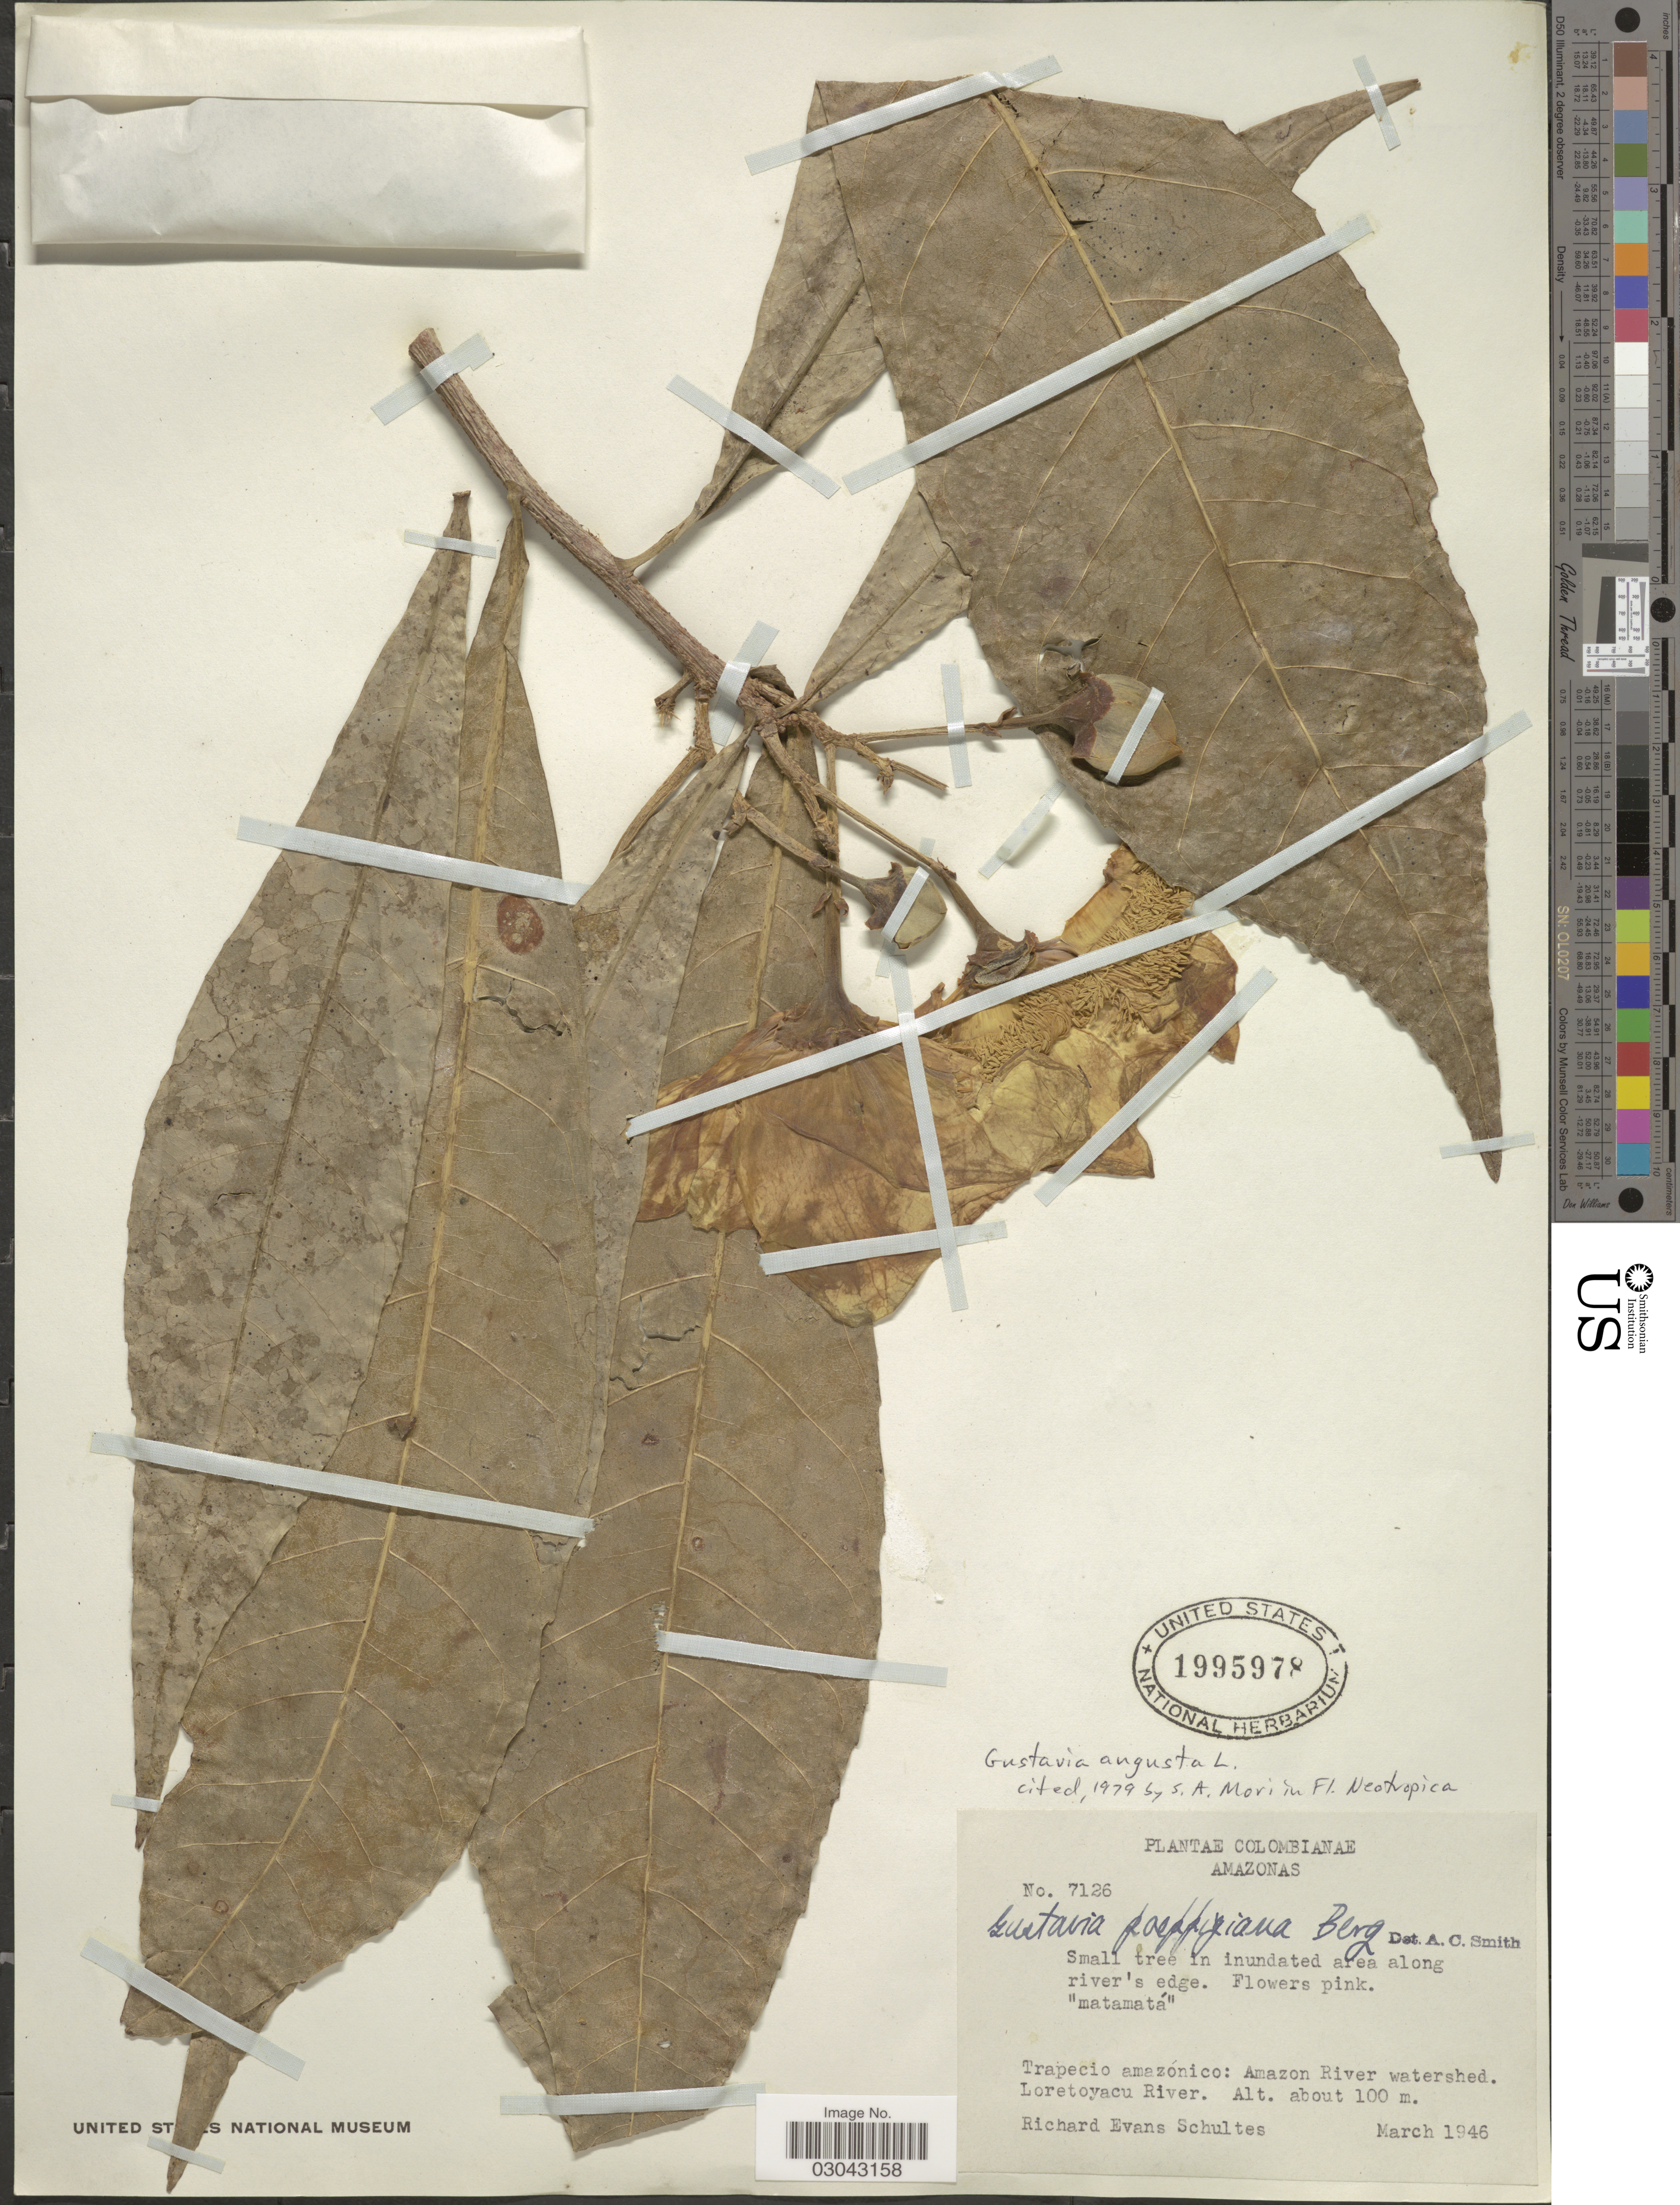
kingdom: Plantae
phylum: Tracheophyta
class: Magnoliopsida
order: Ericales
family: Lecythidaceae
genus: Gustavia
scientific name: Gustavia augusta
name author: L.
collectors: R. E. Schultes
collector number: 7126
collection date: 1946-03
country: Colombia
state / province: Amazônas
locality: Trapecio amazónico: Amazon River watershed. Loretoyacu River.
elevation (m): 100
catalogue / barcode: US 1995978